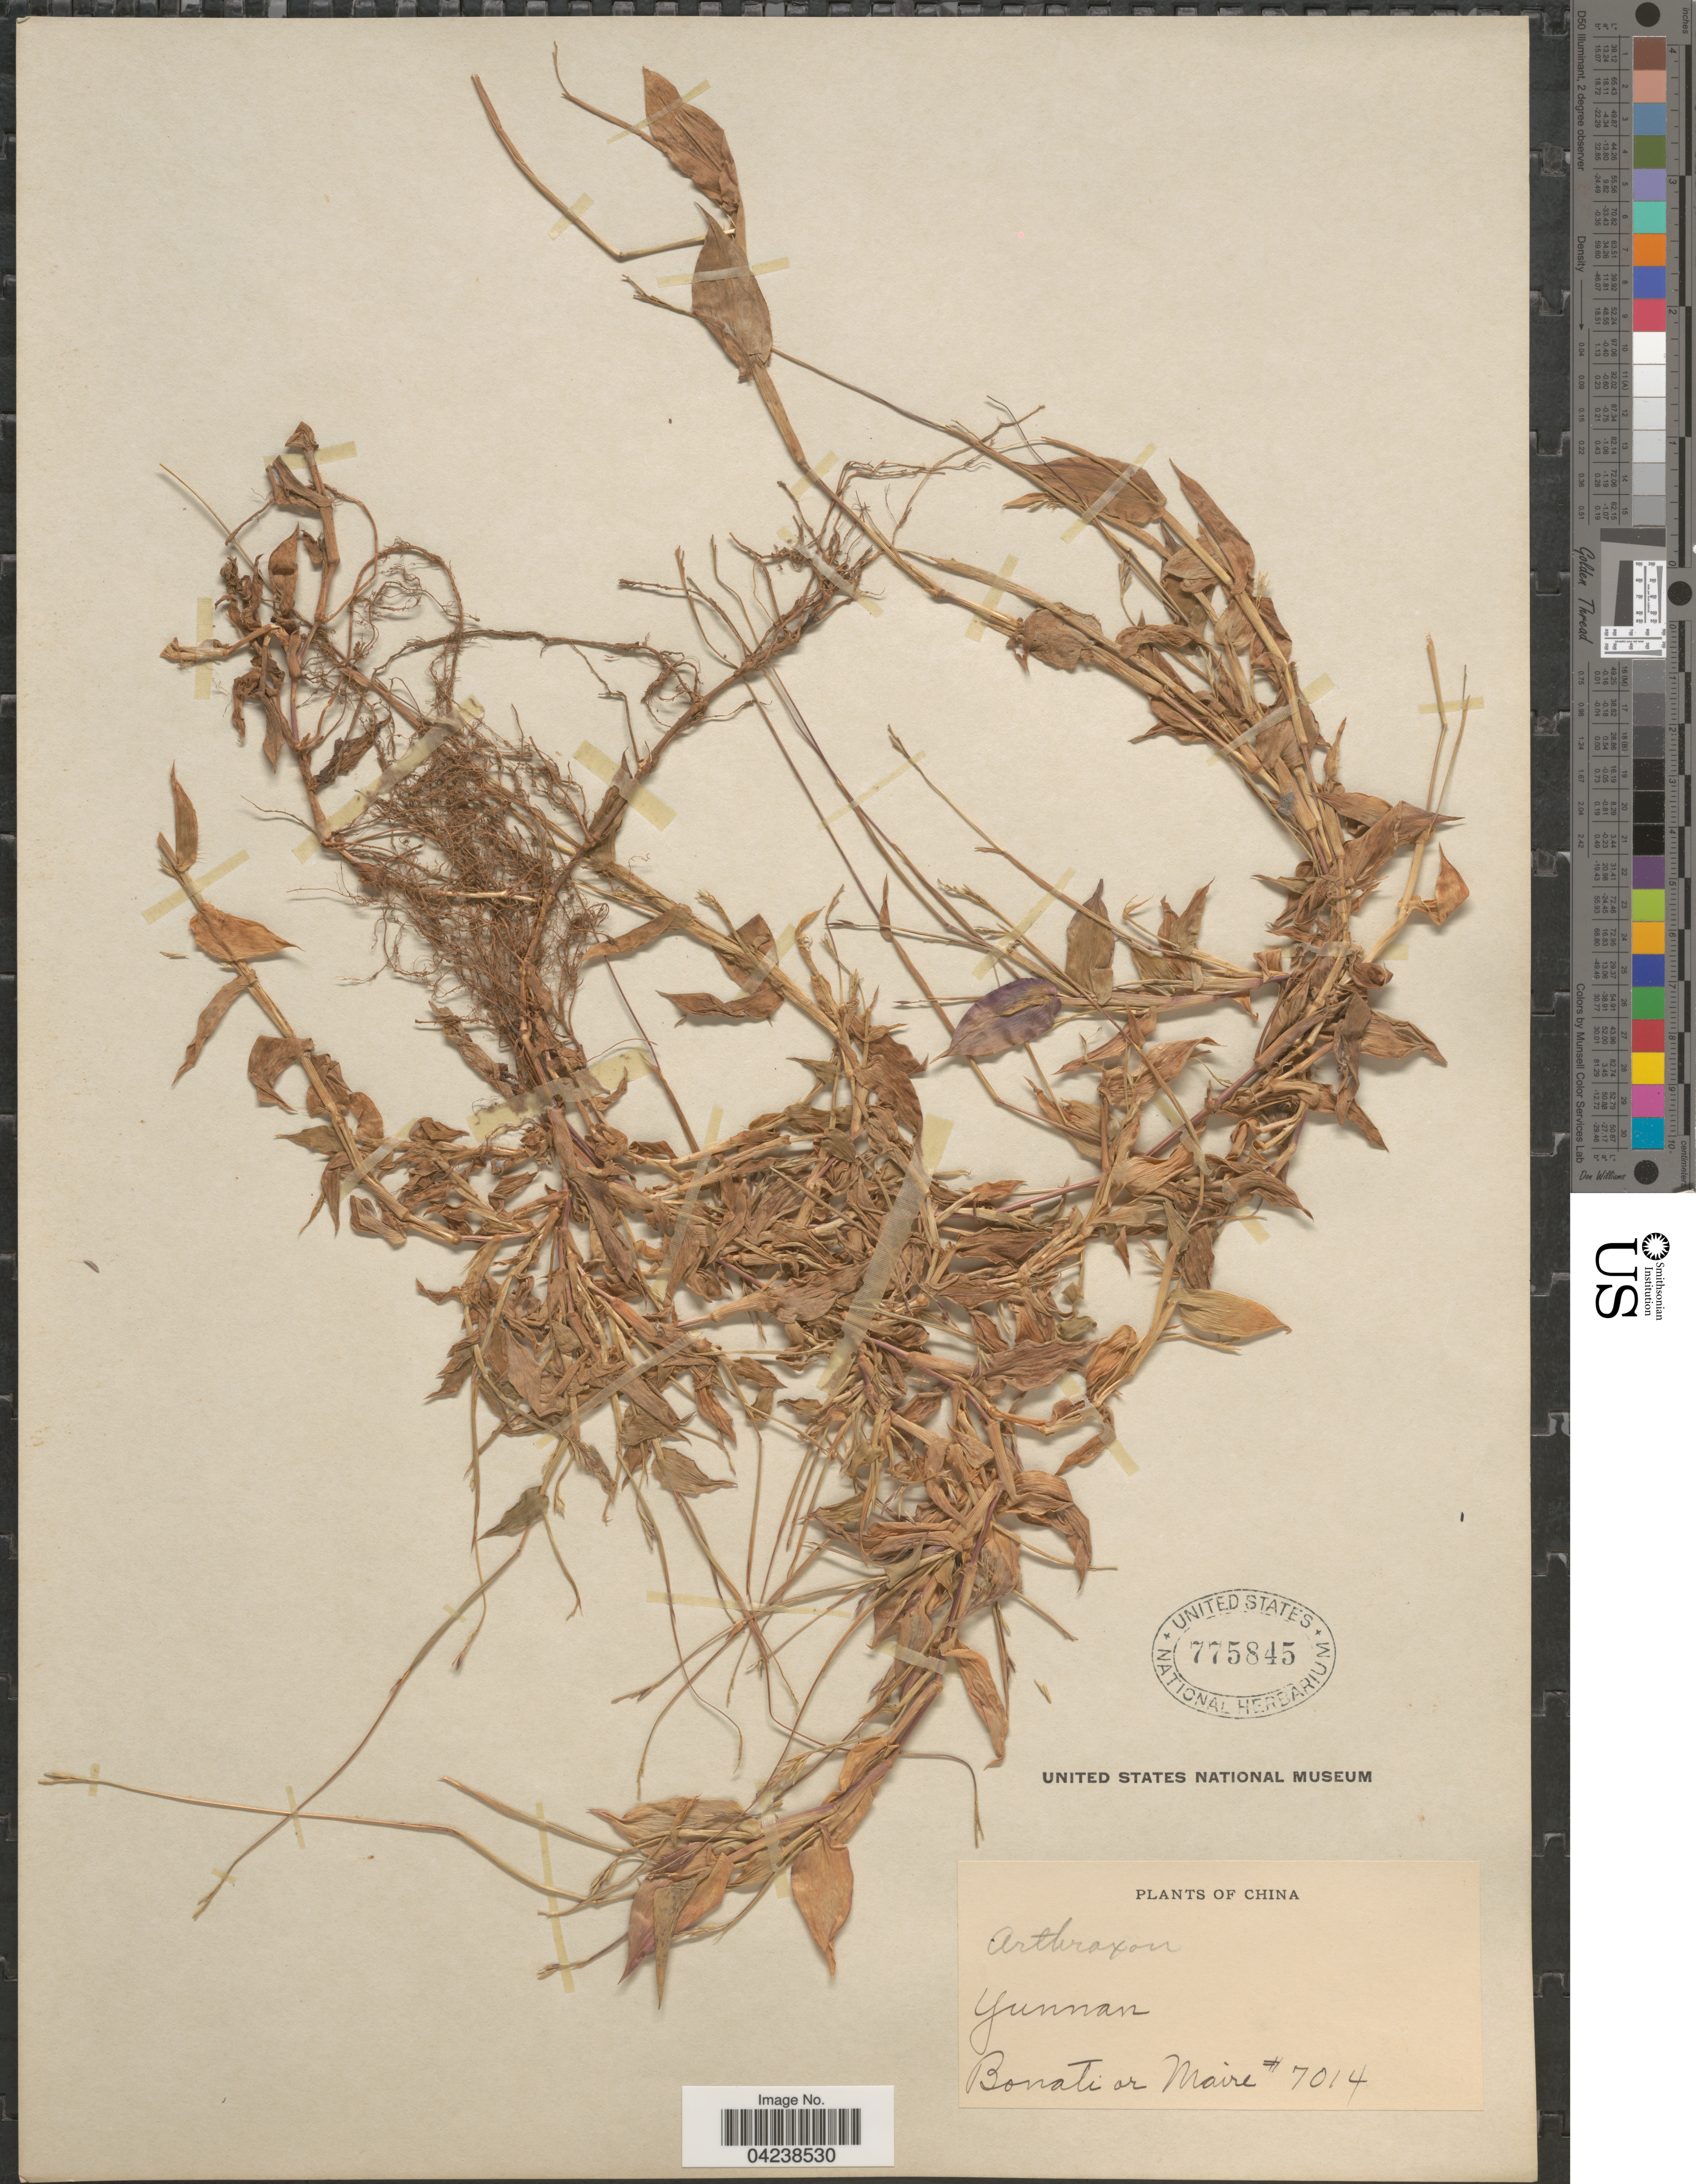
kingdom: Plantae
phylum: Tracheophyta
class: Liliopsida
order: Poales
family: Poaceae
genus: Arthraxon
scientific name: Arthraxon hispidus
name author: (Thunb.) Makino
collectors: B. Maire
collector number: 7014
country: China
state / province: Yunnan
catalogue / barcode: US 775845